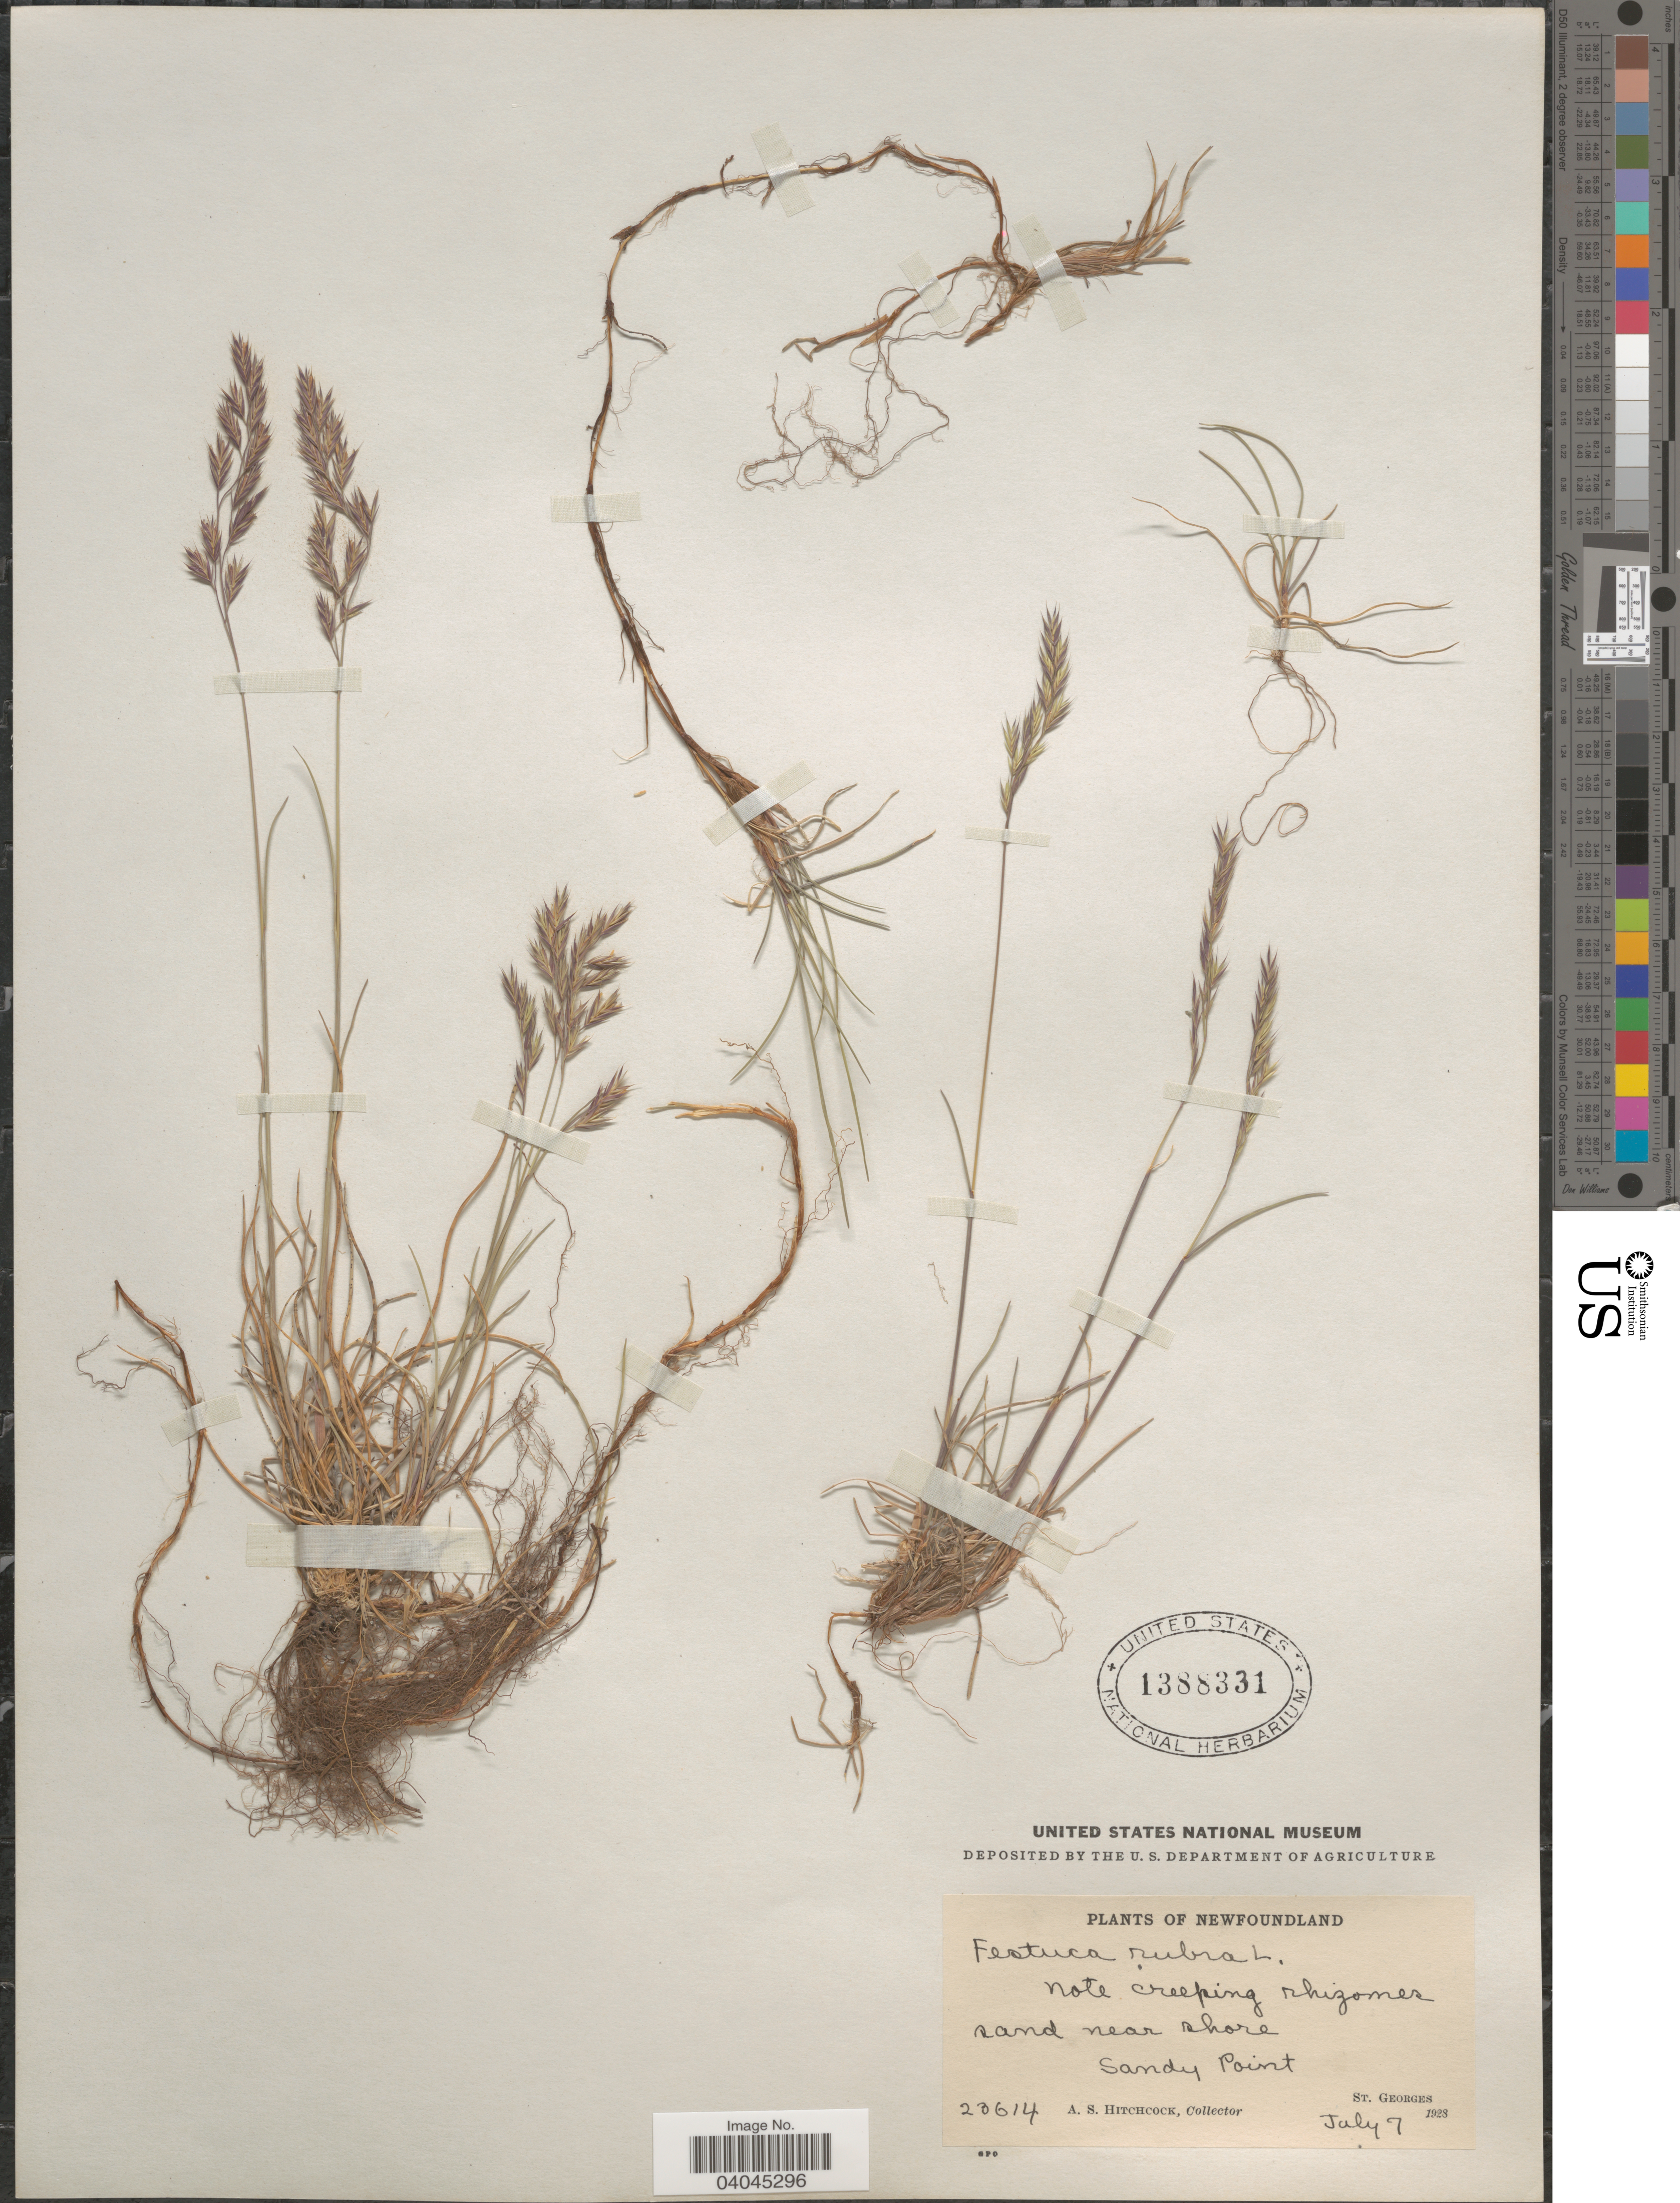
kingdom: Plantae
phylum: Tracheophyta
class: Liliopsida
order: Poales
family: Poaceae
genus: Festuca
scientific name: Festuca rubra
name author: L.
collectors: A. S. Hitchcock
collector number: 23614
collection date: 1928-07-07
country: Canada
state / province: Newfoundland and Labrador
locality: Near shore, Sandy Point, St. Georges.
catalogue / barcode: US 1388331